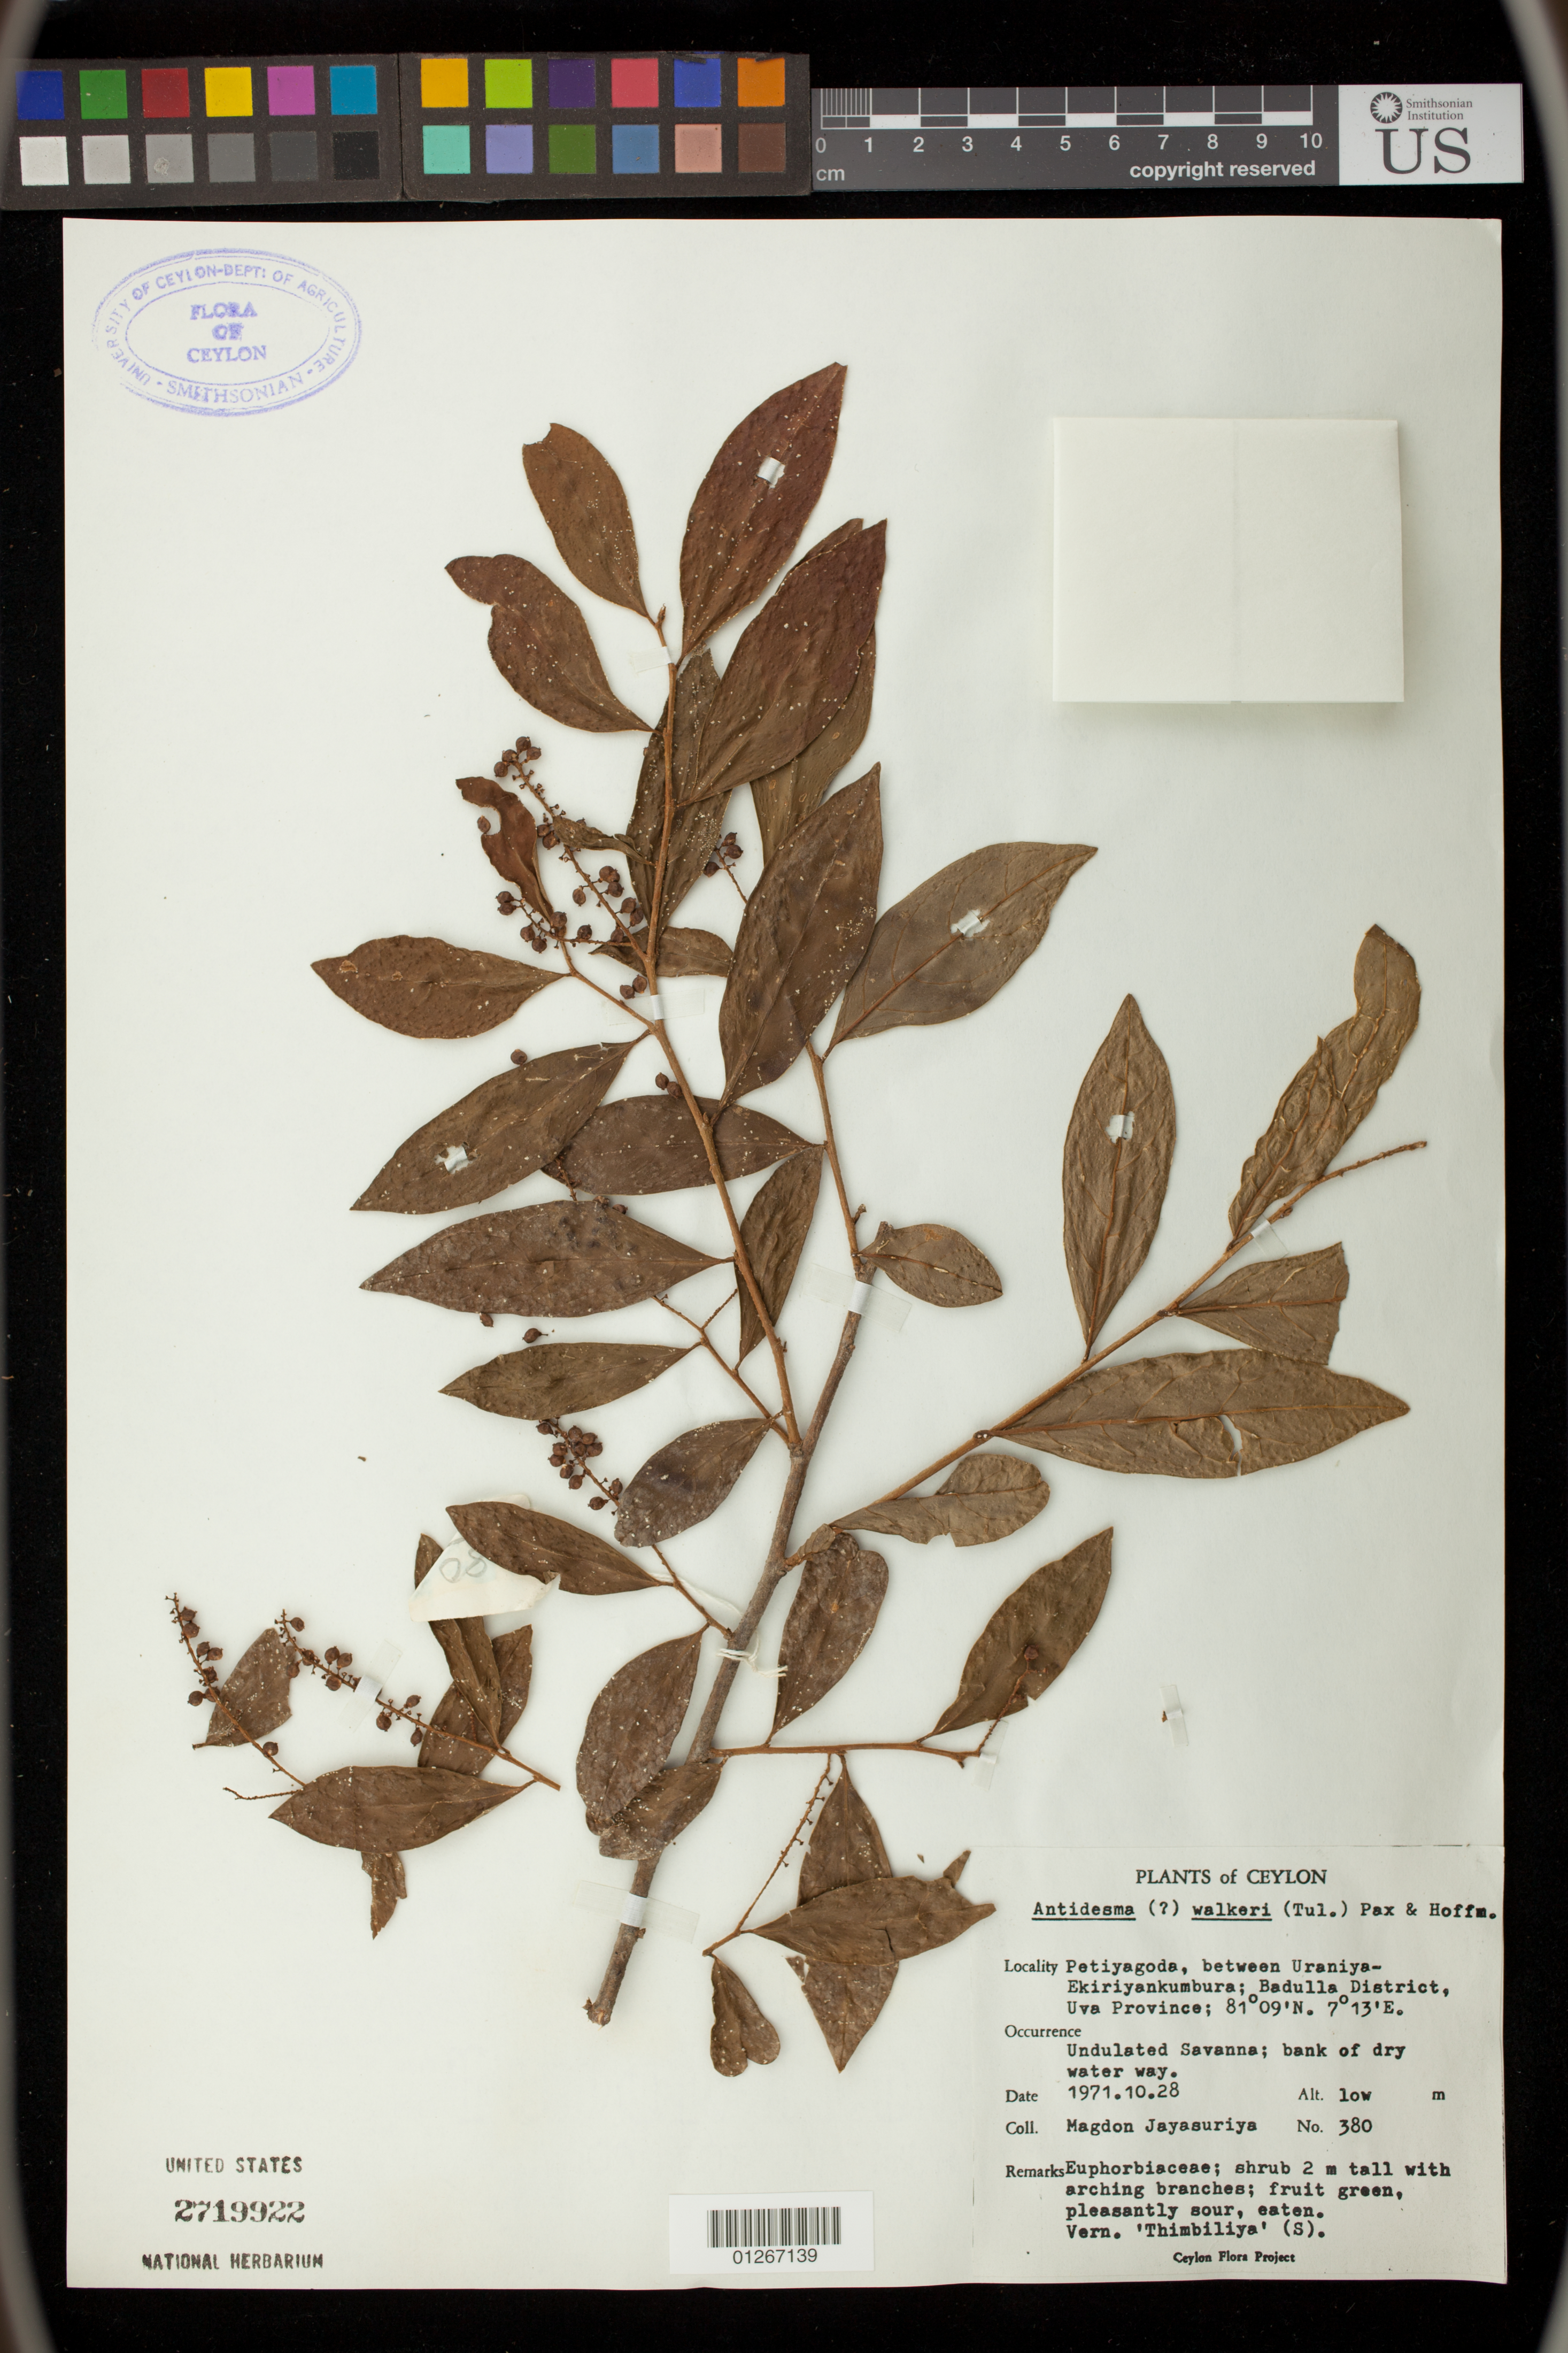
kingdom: Plantae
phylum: Tracheophyta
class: Magnoliopsida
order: Malpighiales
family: Phyllanthaceae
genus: Antidesma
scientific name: Antidesma walkeri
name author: (Tul.) Pax & K. Hoffm.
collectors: M. Jayasuriya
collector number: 380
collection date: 1971-10-28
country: Sri Lanka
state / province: Uva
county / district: Badulla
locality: Petiyagoda, between Uraniya-Ekiriyankumbura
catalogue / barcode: US 2719922